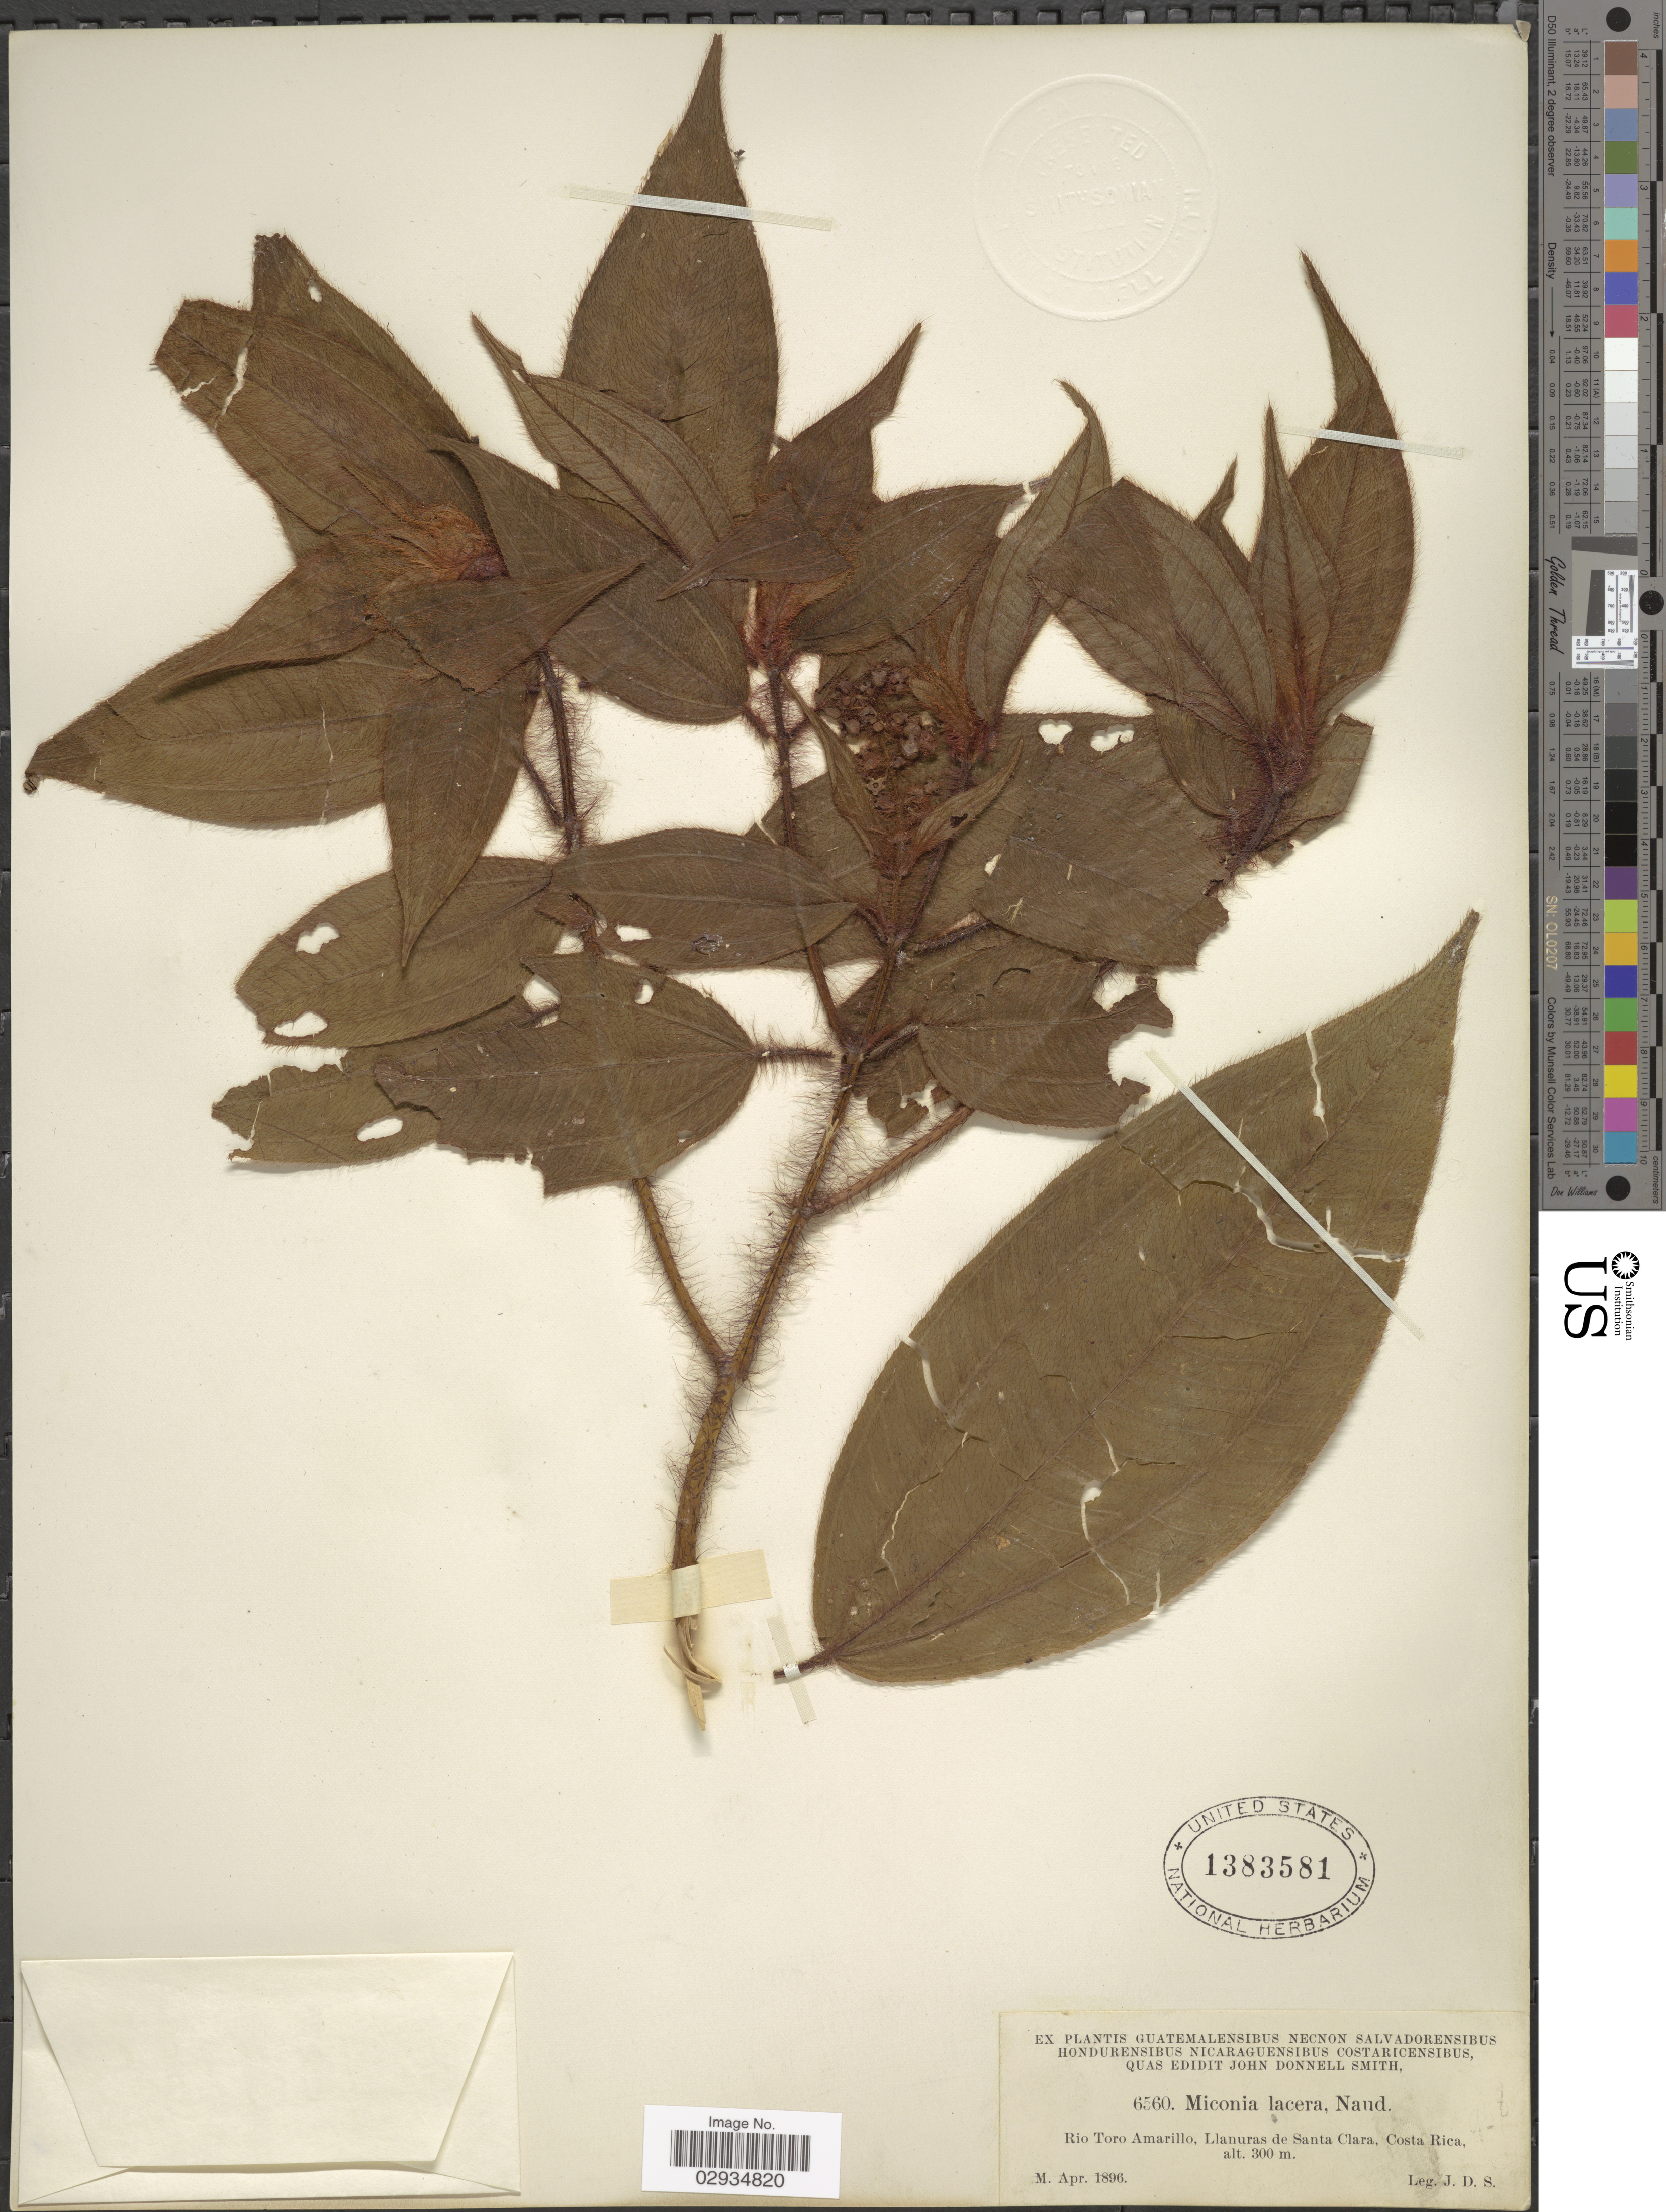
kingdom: Plantae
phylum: Tracheophyta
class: Magnoliopsida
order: Myrtales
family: Melastomataceae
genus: Miconia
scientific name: Miconia lacera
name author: (Bonpl.) Naudin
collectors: J. Donnell Smith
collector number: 6560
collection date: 1896-04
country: Costa Rica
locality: Rio Toro Amarillo, Llanuras de Santa Clara.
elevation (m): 300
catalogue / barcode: US 1383581